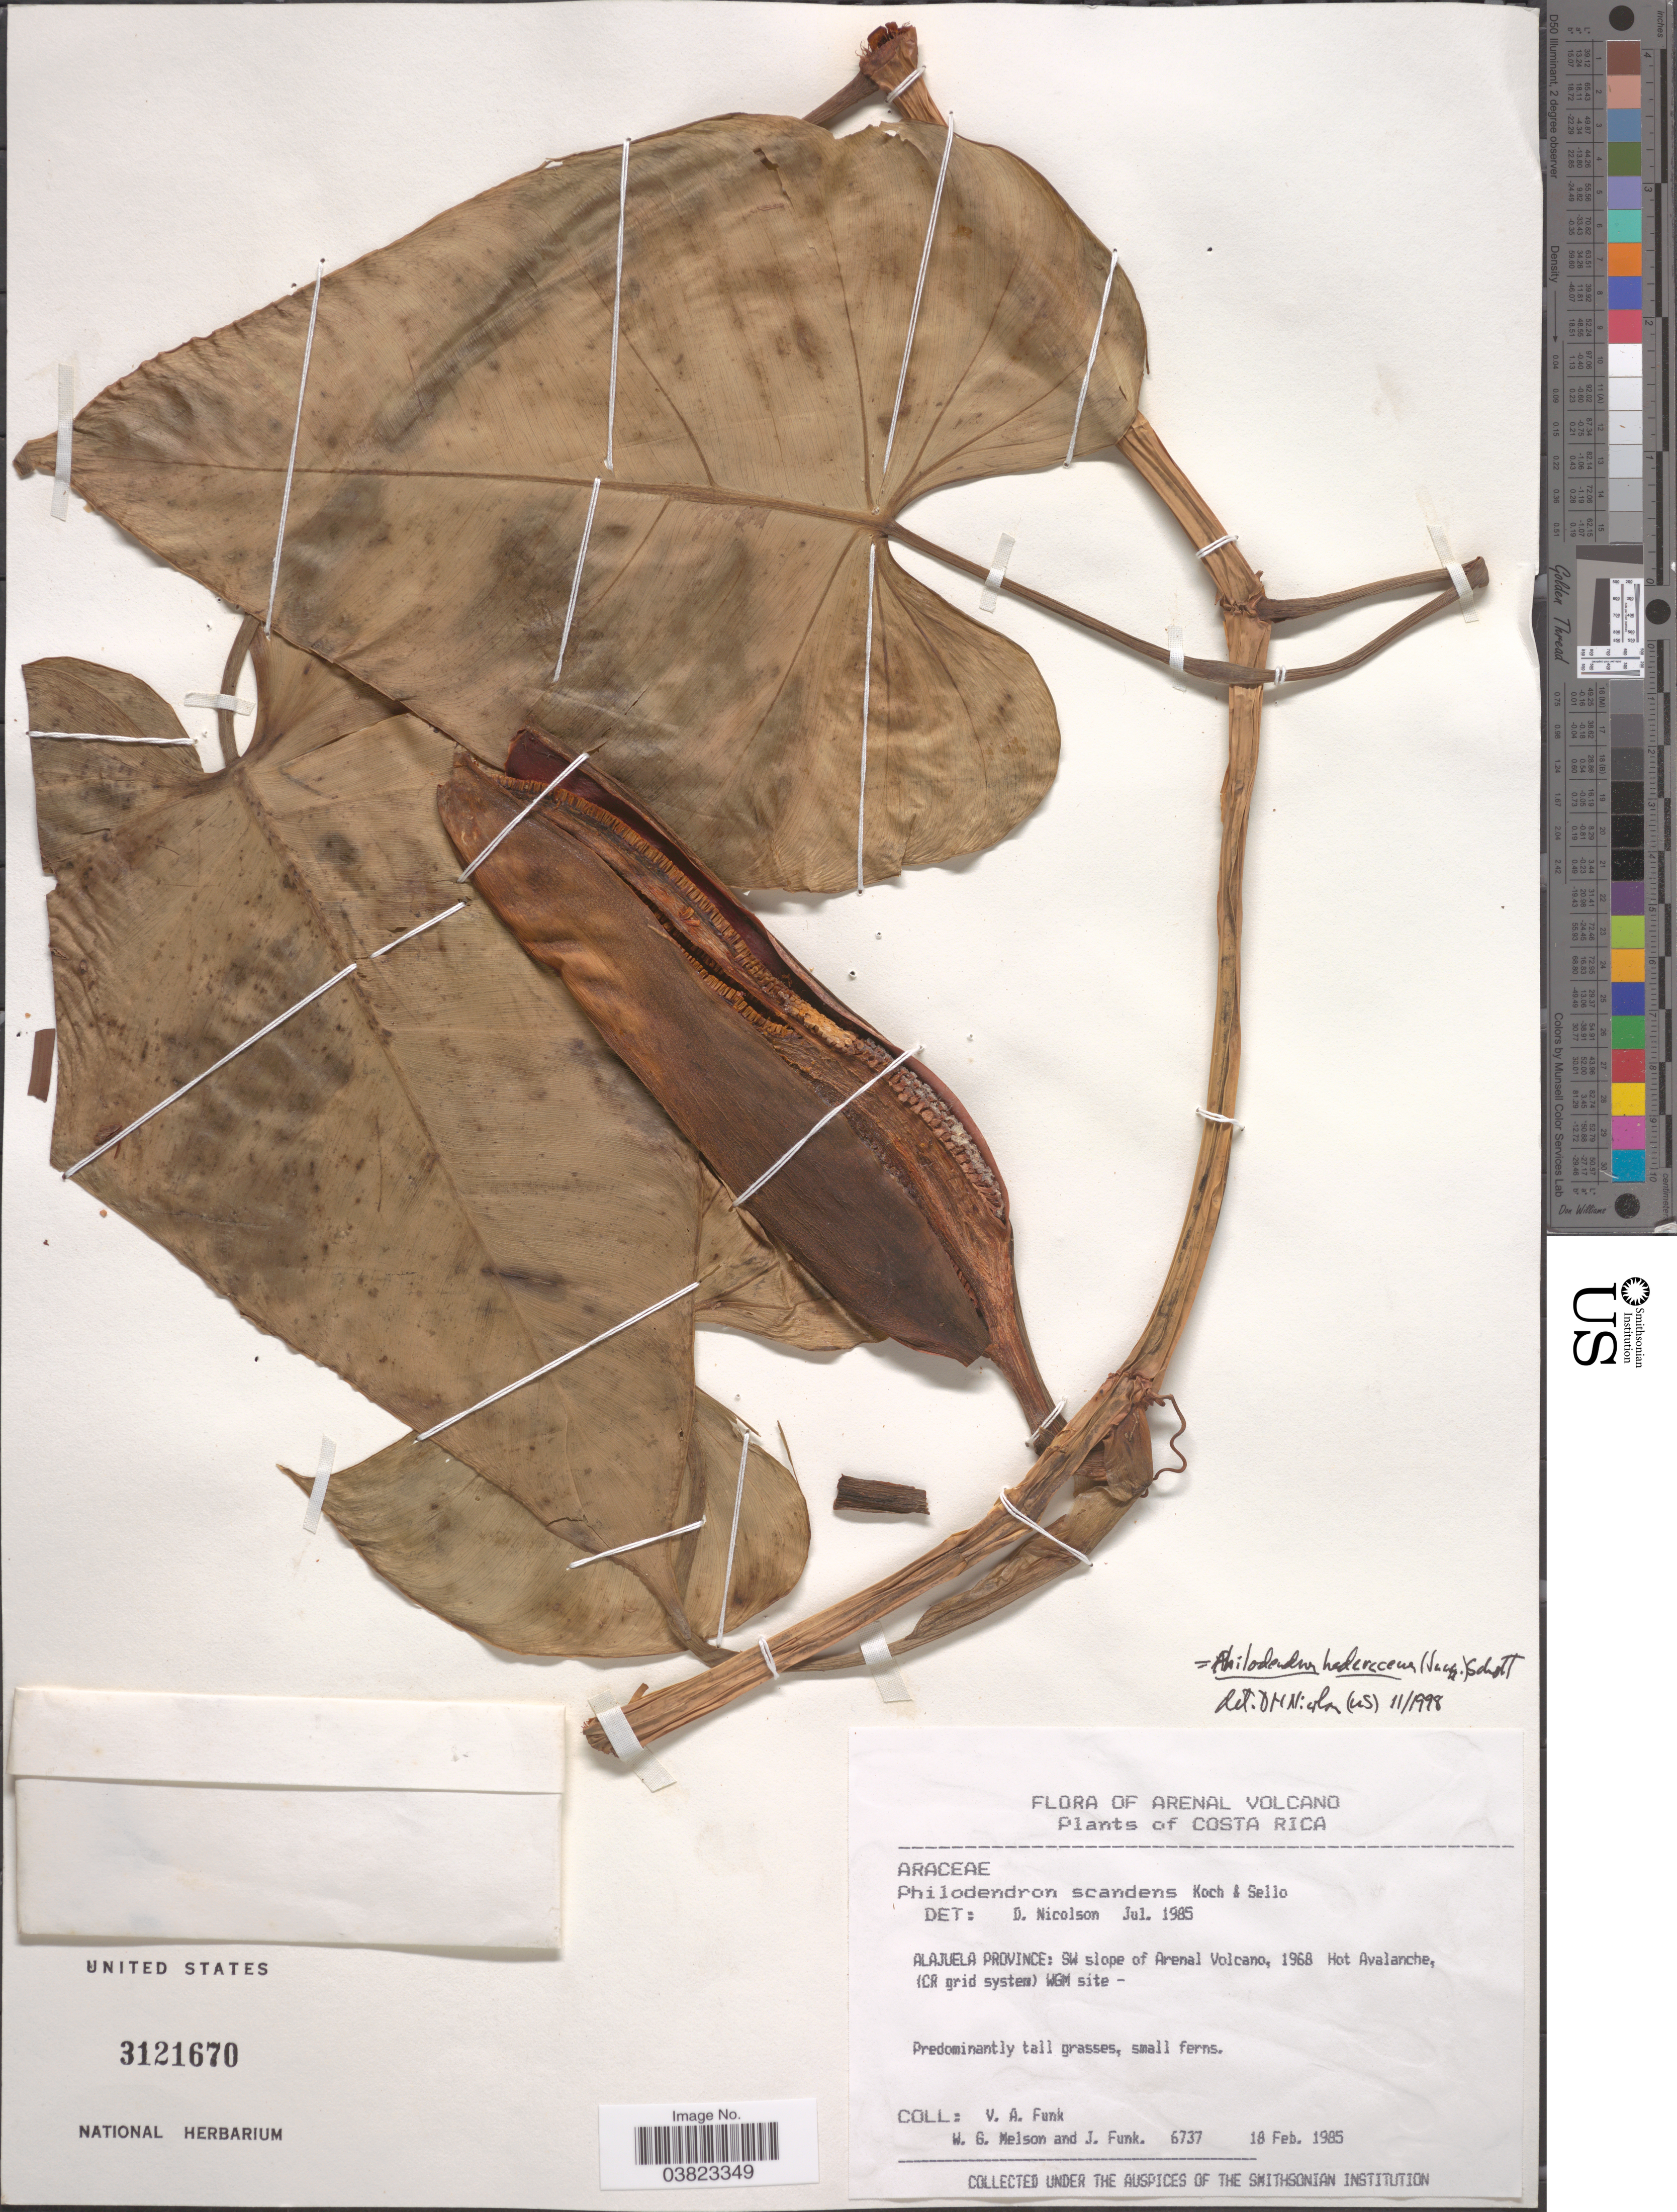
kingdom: Plantae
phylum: Tracheophyta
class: Liliopsida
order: Alismatales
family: Araceae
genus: Philodendron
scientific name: Philodendron hederaceum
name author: (Jacq.) Schott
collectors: V. Funk, W. Melson & J. Funk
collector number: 6737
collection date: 1985-02-18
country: Costa Rica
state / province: Alajuela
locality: Arenal Volcano. SW slope of Arenal Volcano, 1968 Hot Avalanche, (CR grid system) WGM site.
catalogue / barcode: US 3121670